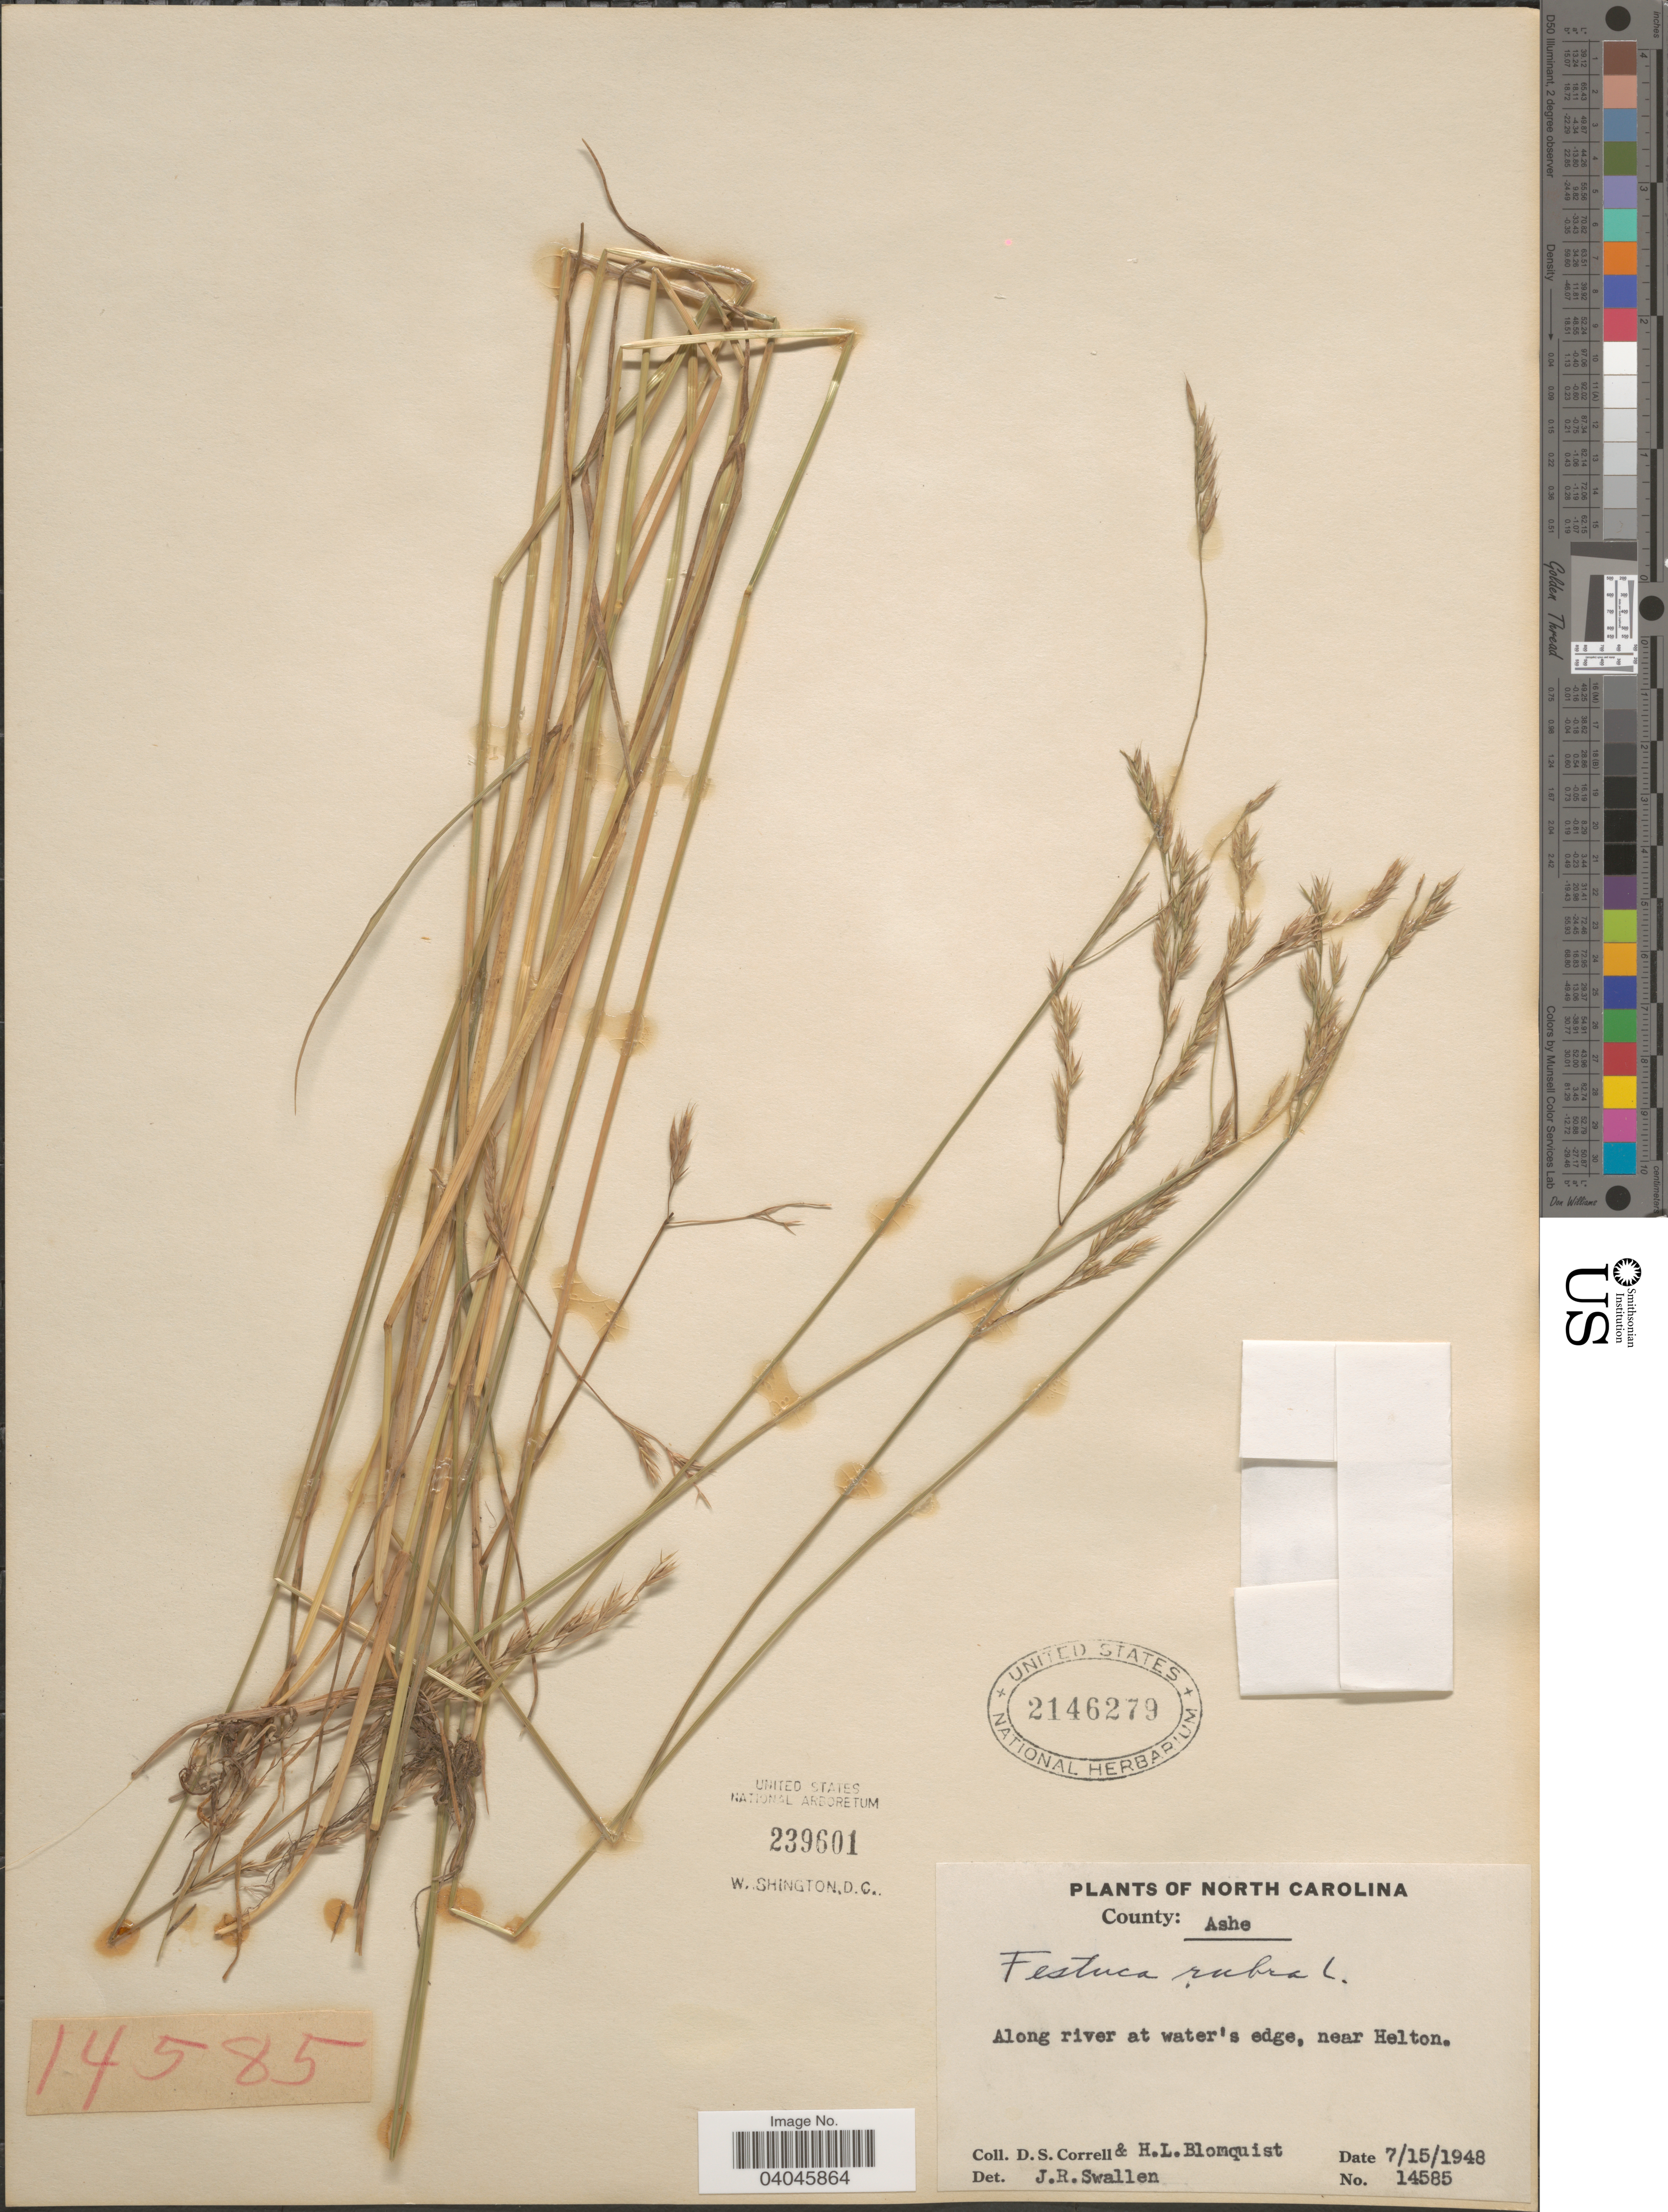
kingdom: Plantae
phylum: Tracheophyta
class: Liliopsida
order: Poales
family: Poaceae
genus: Festuca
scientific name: Festuca rubra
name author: L.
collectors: D. S. Correll & H. Blomquist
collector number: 14585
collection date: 1948-07-15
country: United States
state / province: North Carolina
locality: County: Ashe. Along river at water's edge, near Helton.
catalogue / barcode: US 2146279